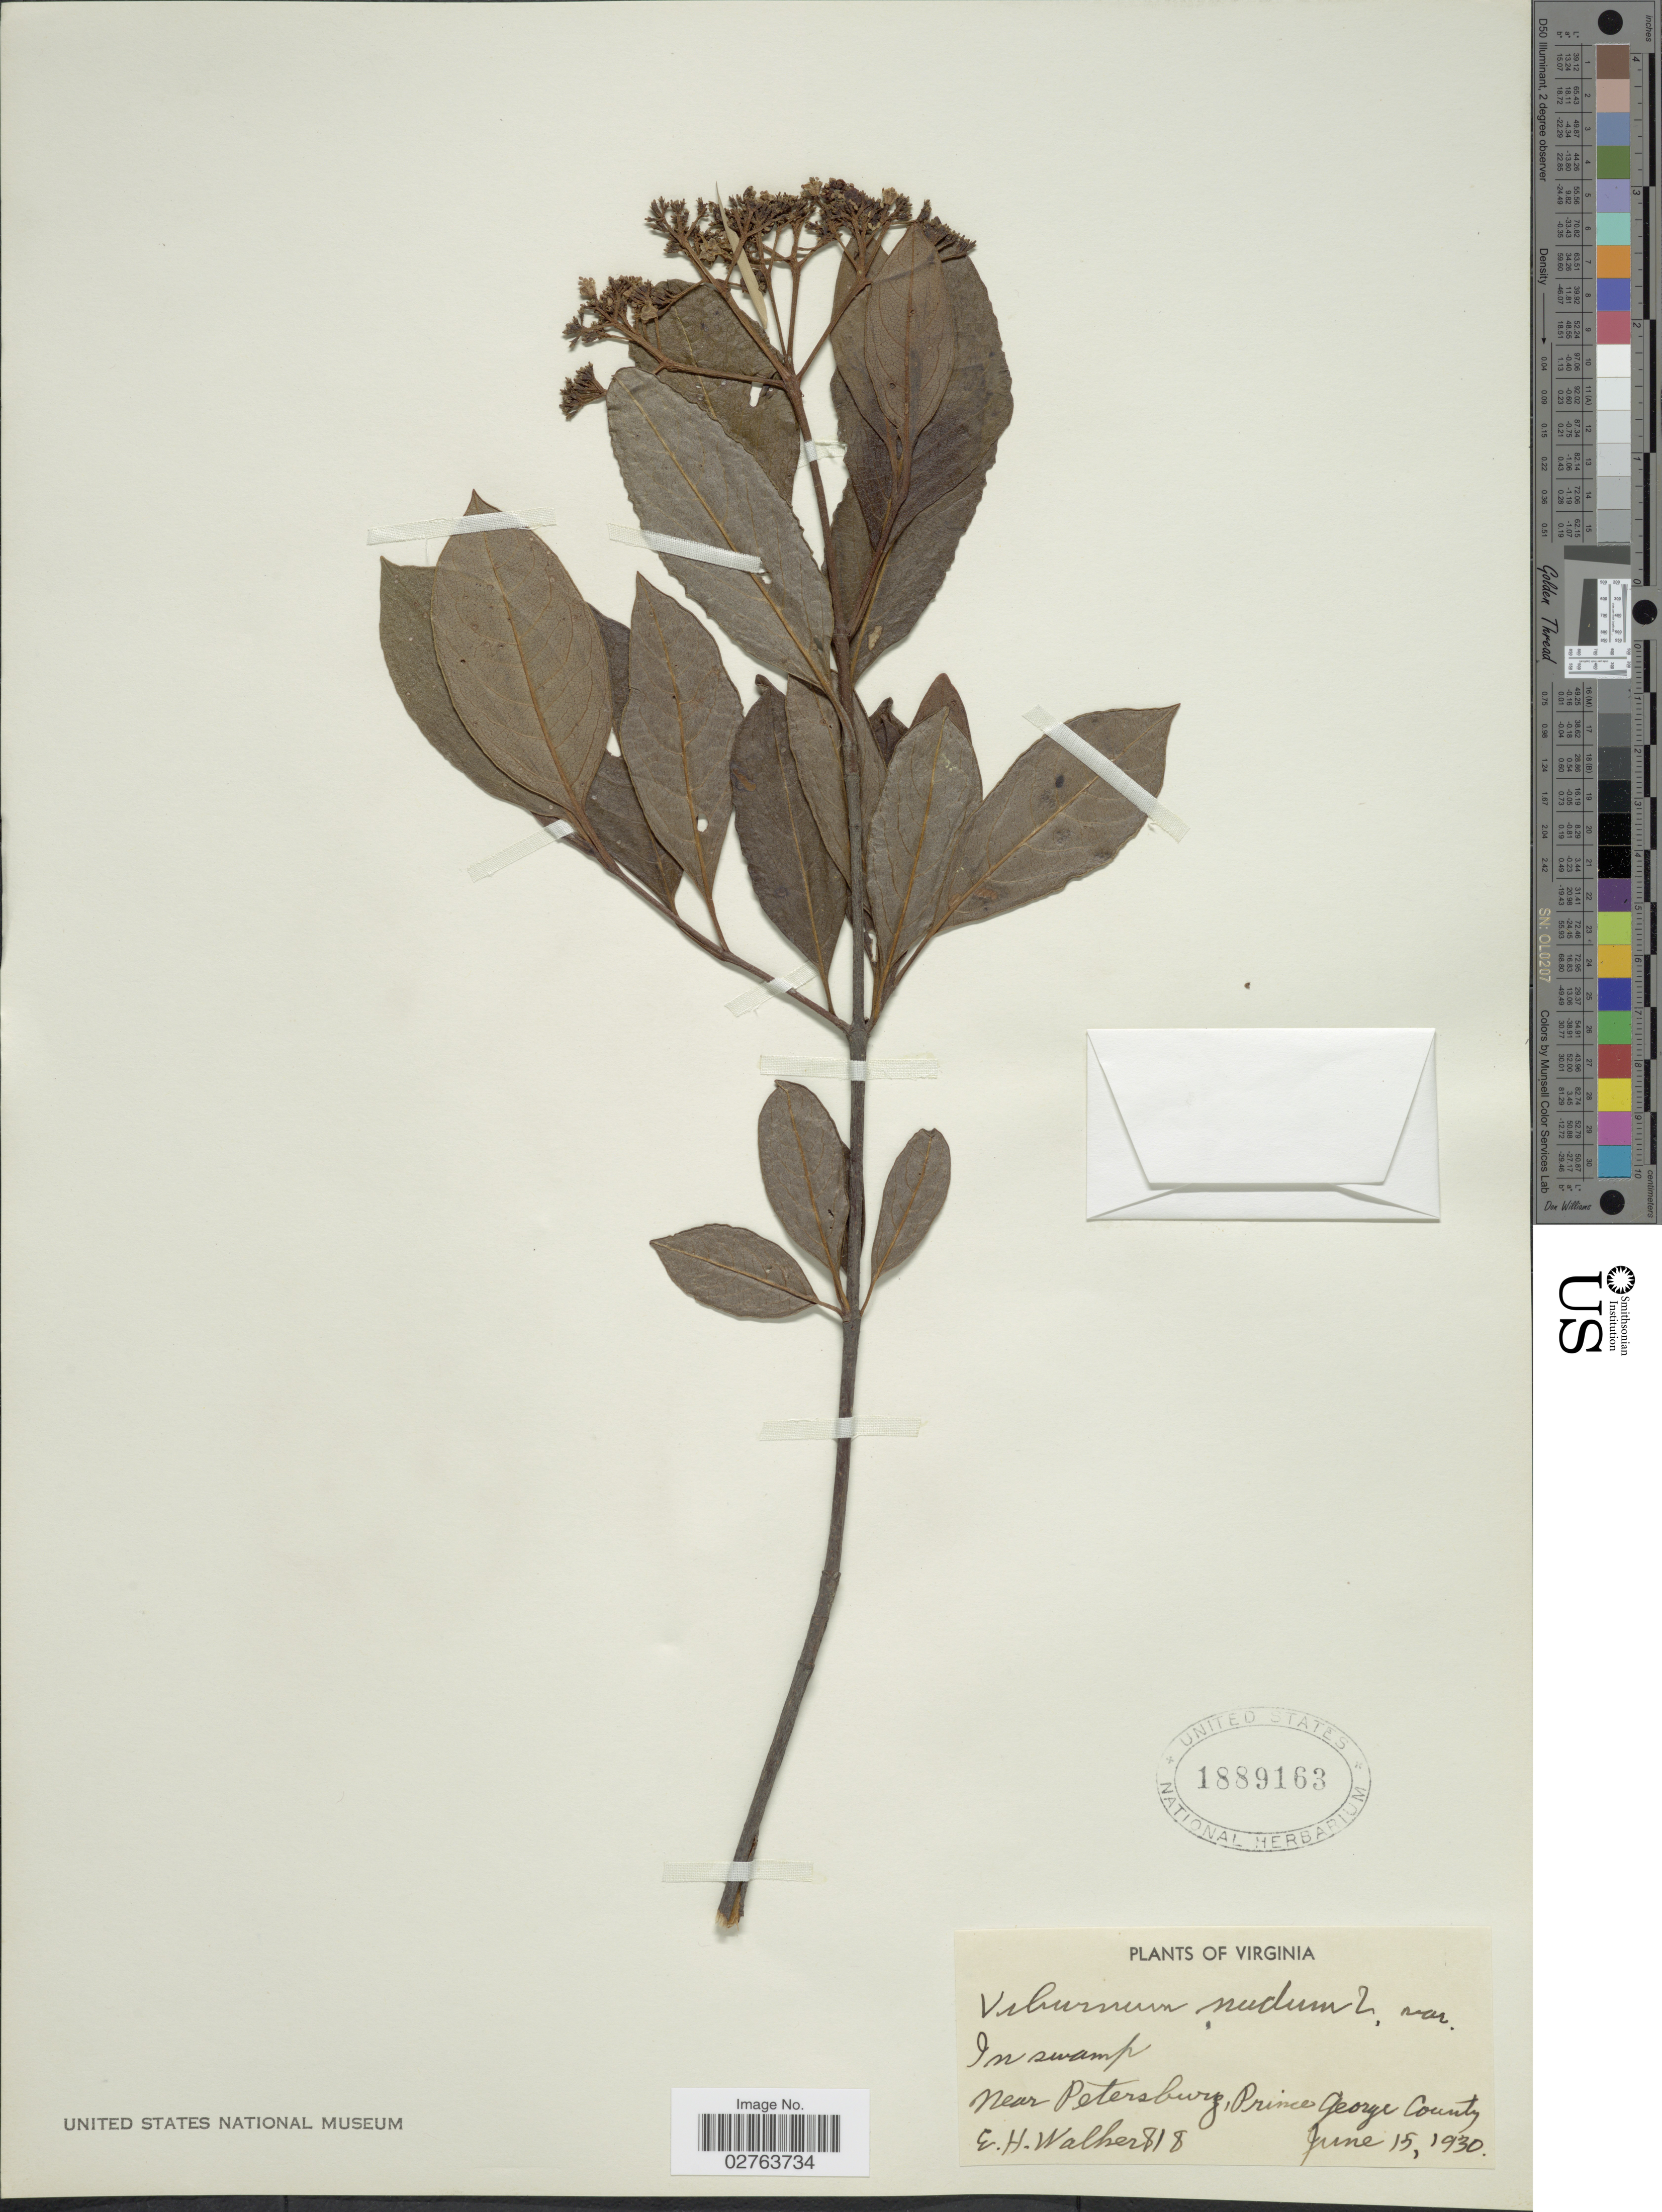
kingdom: Plantae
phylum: Tracheophyta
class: Magnoliopsida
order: Dipsacales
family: Viburnaceae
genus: Viburnum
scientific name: Viburnum nudum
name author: L.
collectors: E. H. Walker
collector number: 818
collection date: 1930-06-15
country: United States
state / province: Virginia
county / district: Prince George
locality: Near Petersburg, Prince George County.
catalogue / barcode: US 1889163